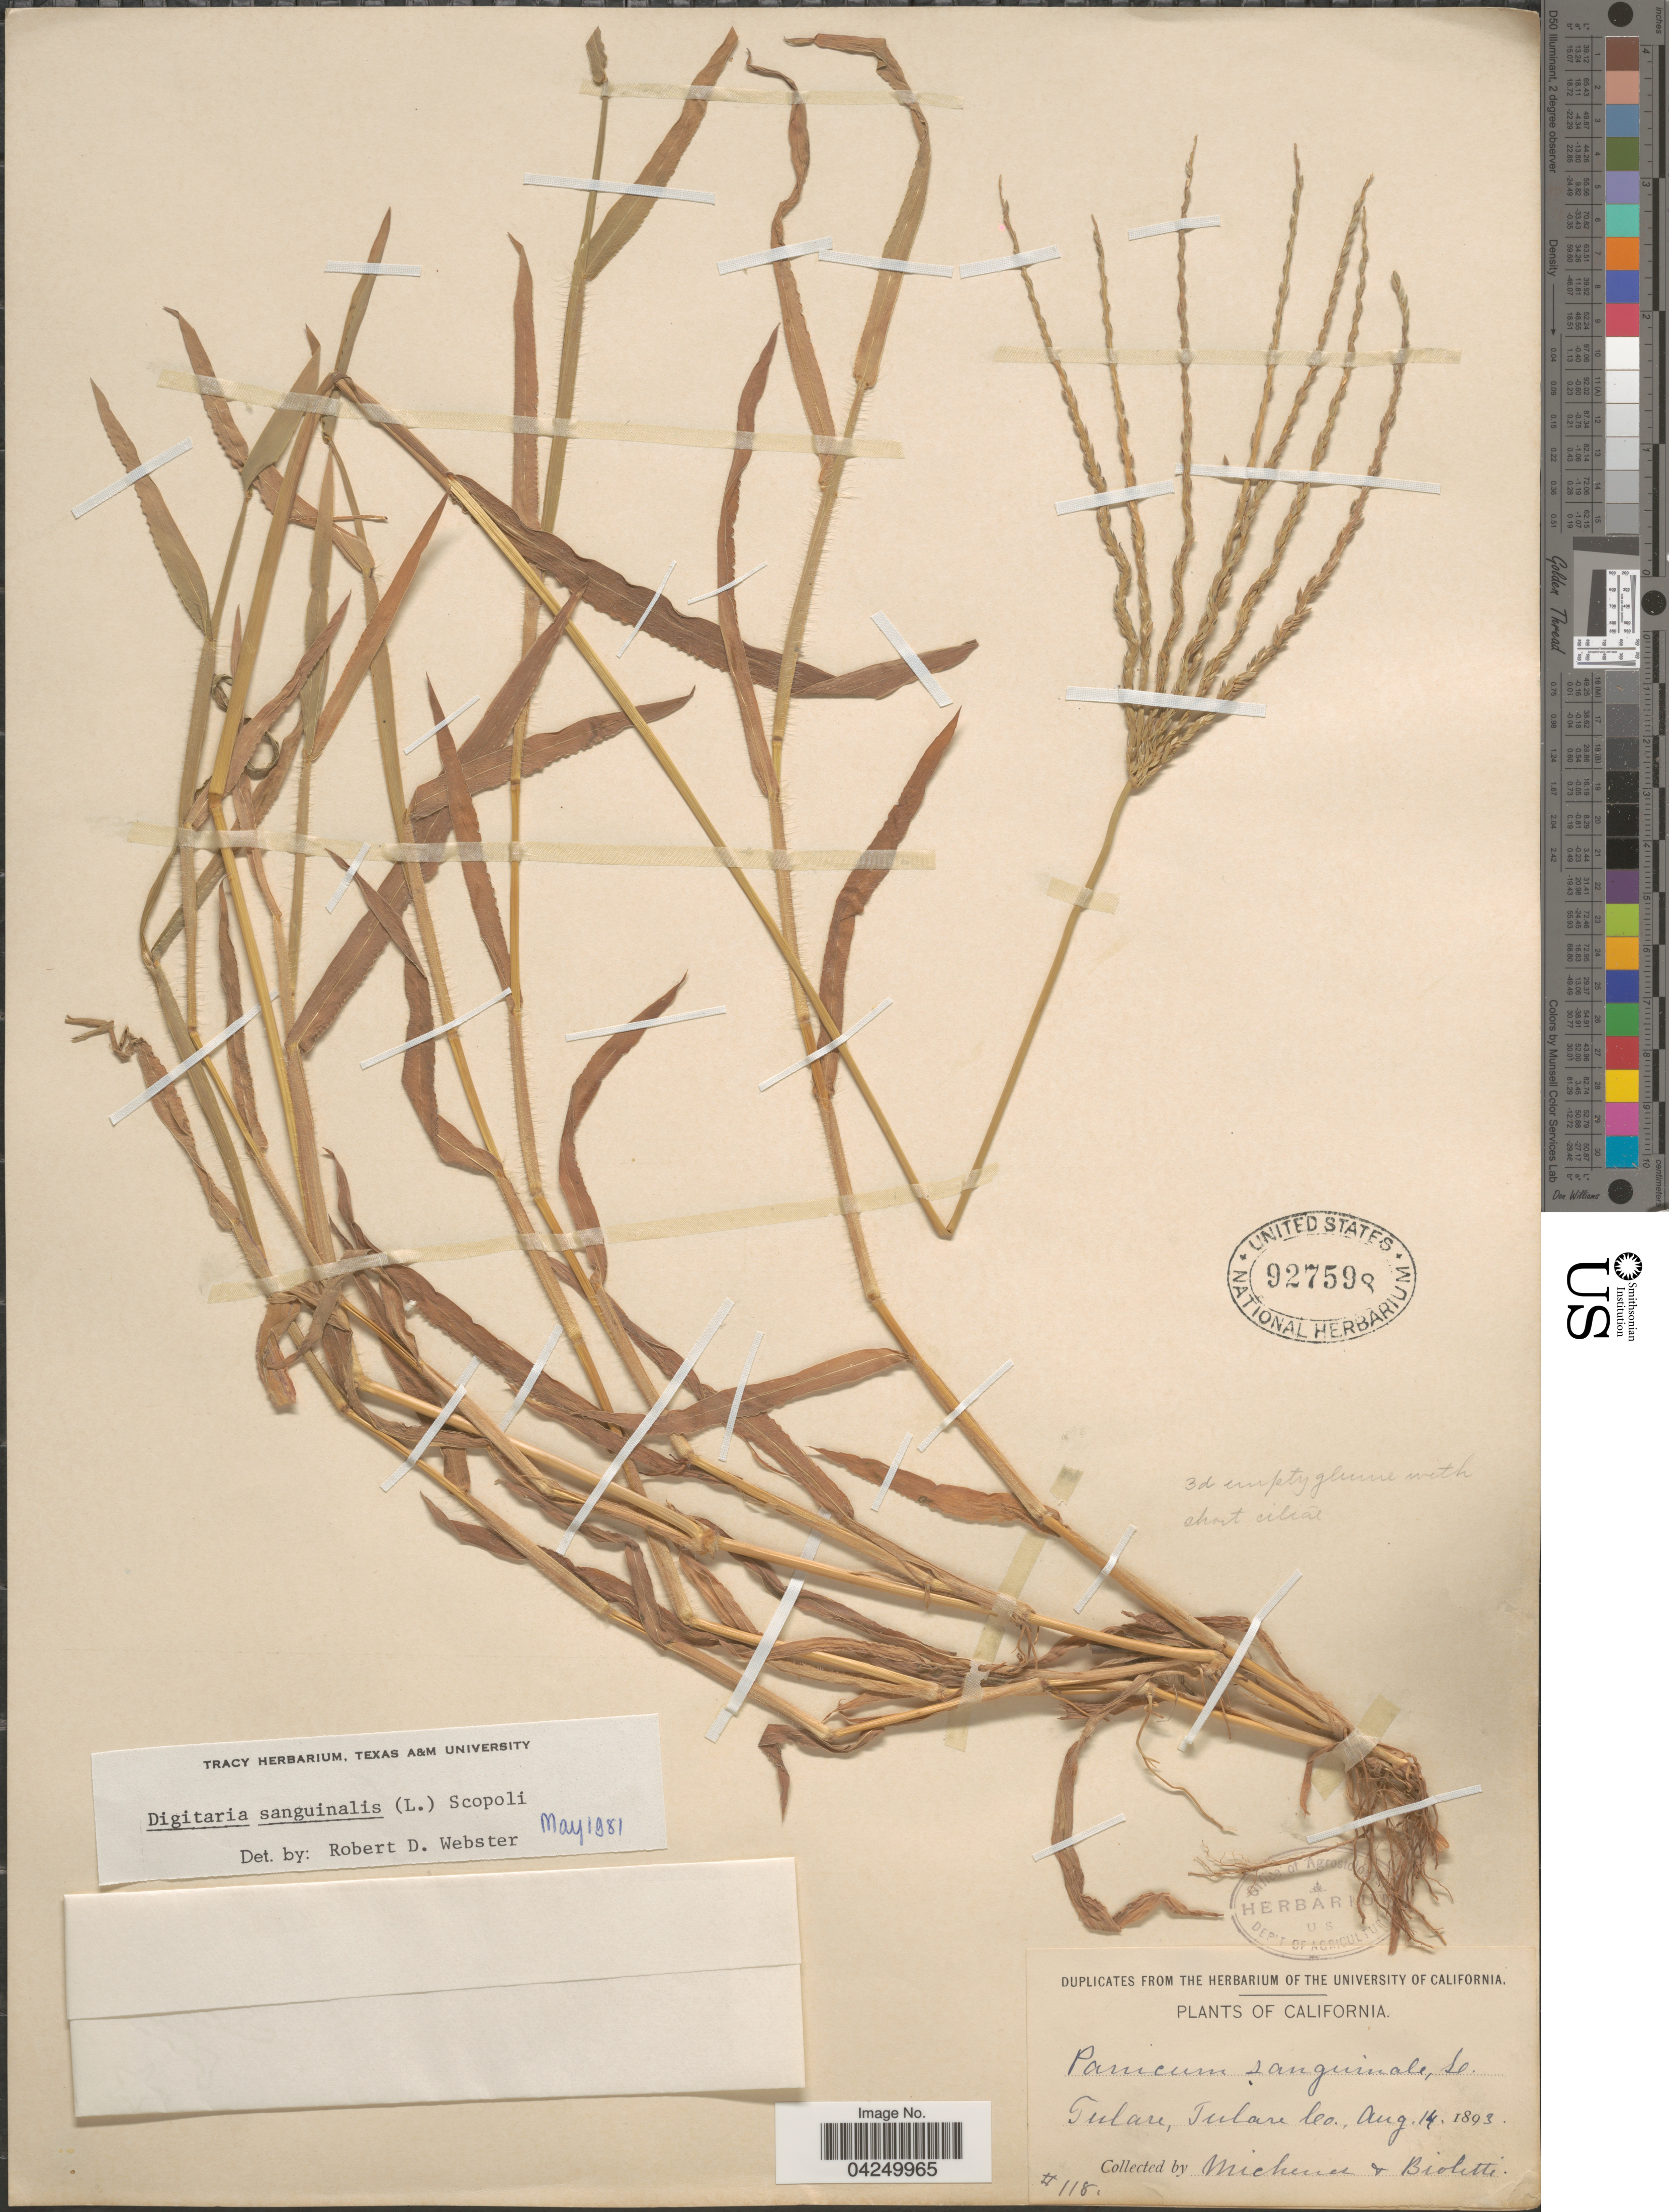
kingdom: Plantae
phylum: Tracheophyta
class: Liliopsida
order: Poales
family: Poaceae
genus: Digitaria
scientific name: Digitaria sanguinalis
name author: (L.) Scop.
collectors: -. Michener & -- Bioletti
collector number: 118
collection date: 1893-08-14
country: United States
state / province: California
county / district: Tulare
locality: Tulare, Tulare Co.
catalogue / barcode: US 927598